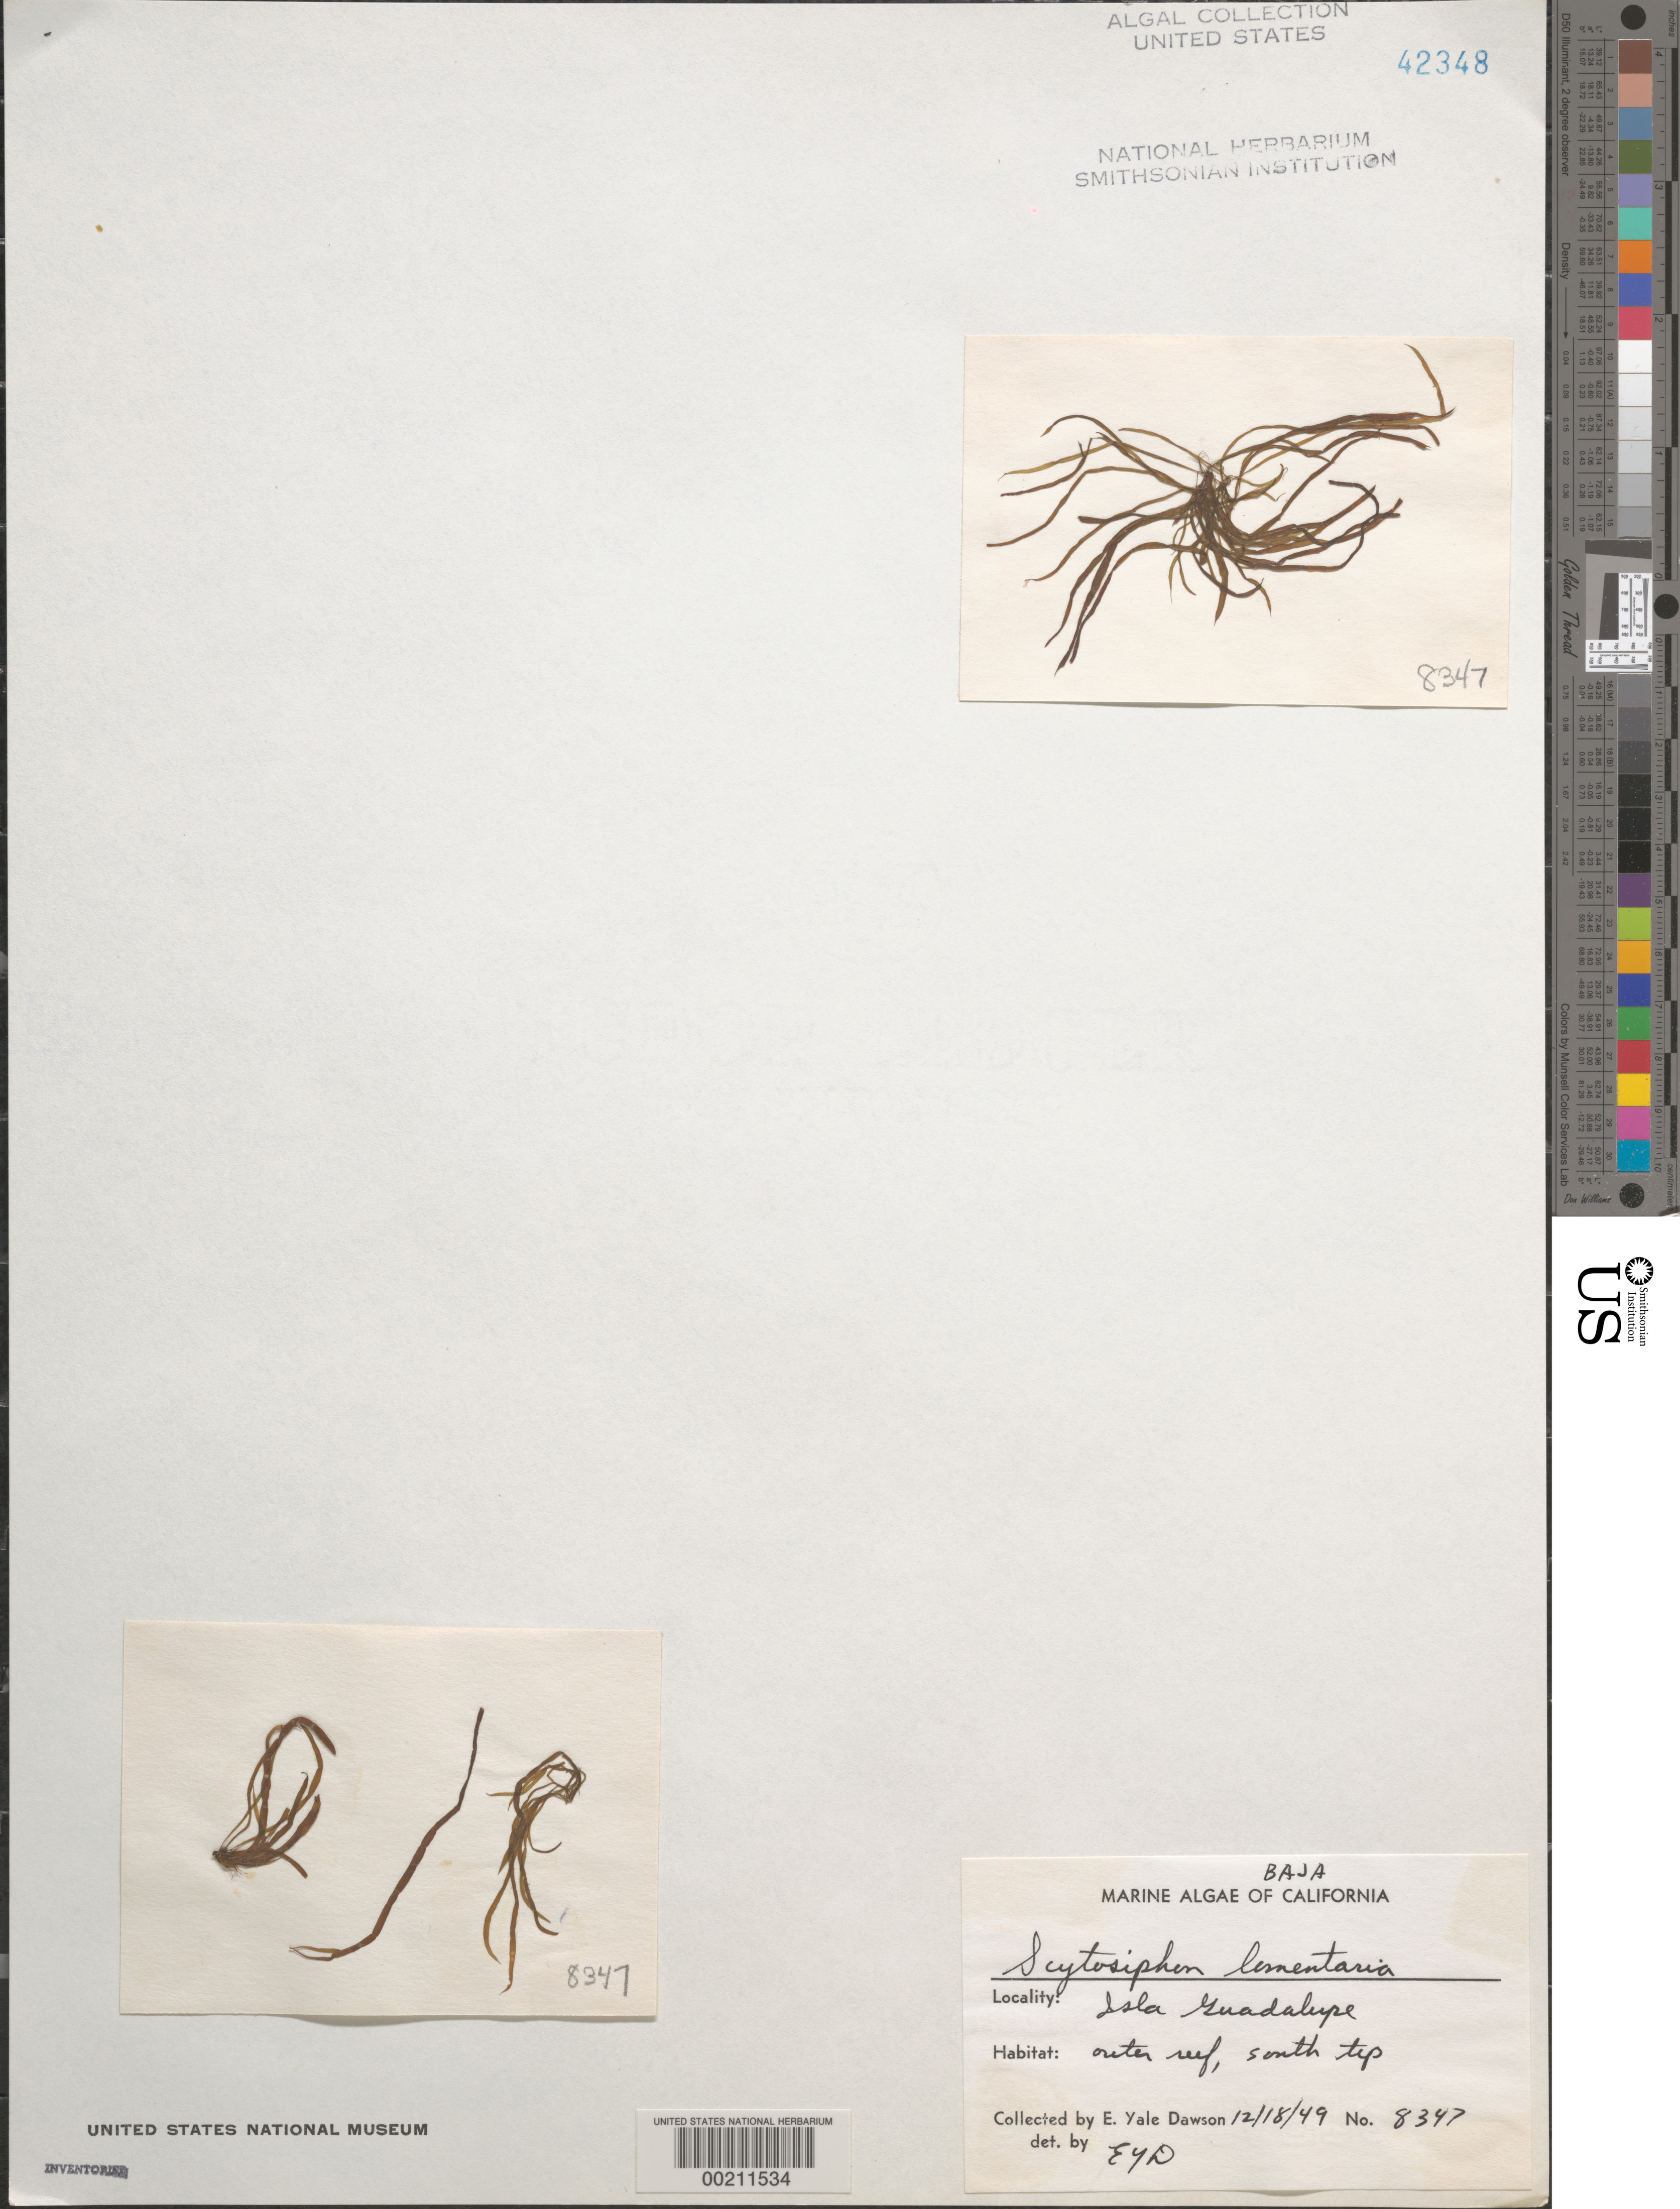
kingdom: Chromista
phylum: Ochrophyta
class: Phaeophyceae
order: Scytosiphonales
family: Scytosiphonaceae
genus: Scytosiphon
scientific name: Scytosiphon lomentaria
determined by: Dawson, E. Y.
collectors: E. Y. Dawson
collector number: EYD 8347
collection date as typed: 18 Dec 1949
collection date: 1949-12-18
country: Mexico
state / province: Baja California Norte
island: Isla Guadalupe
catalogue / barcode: US 42348